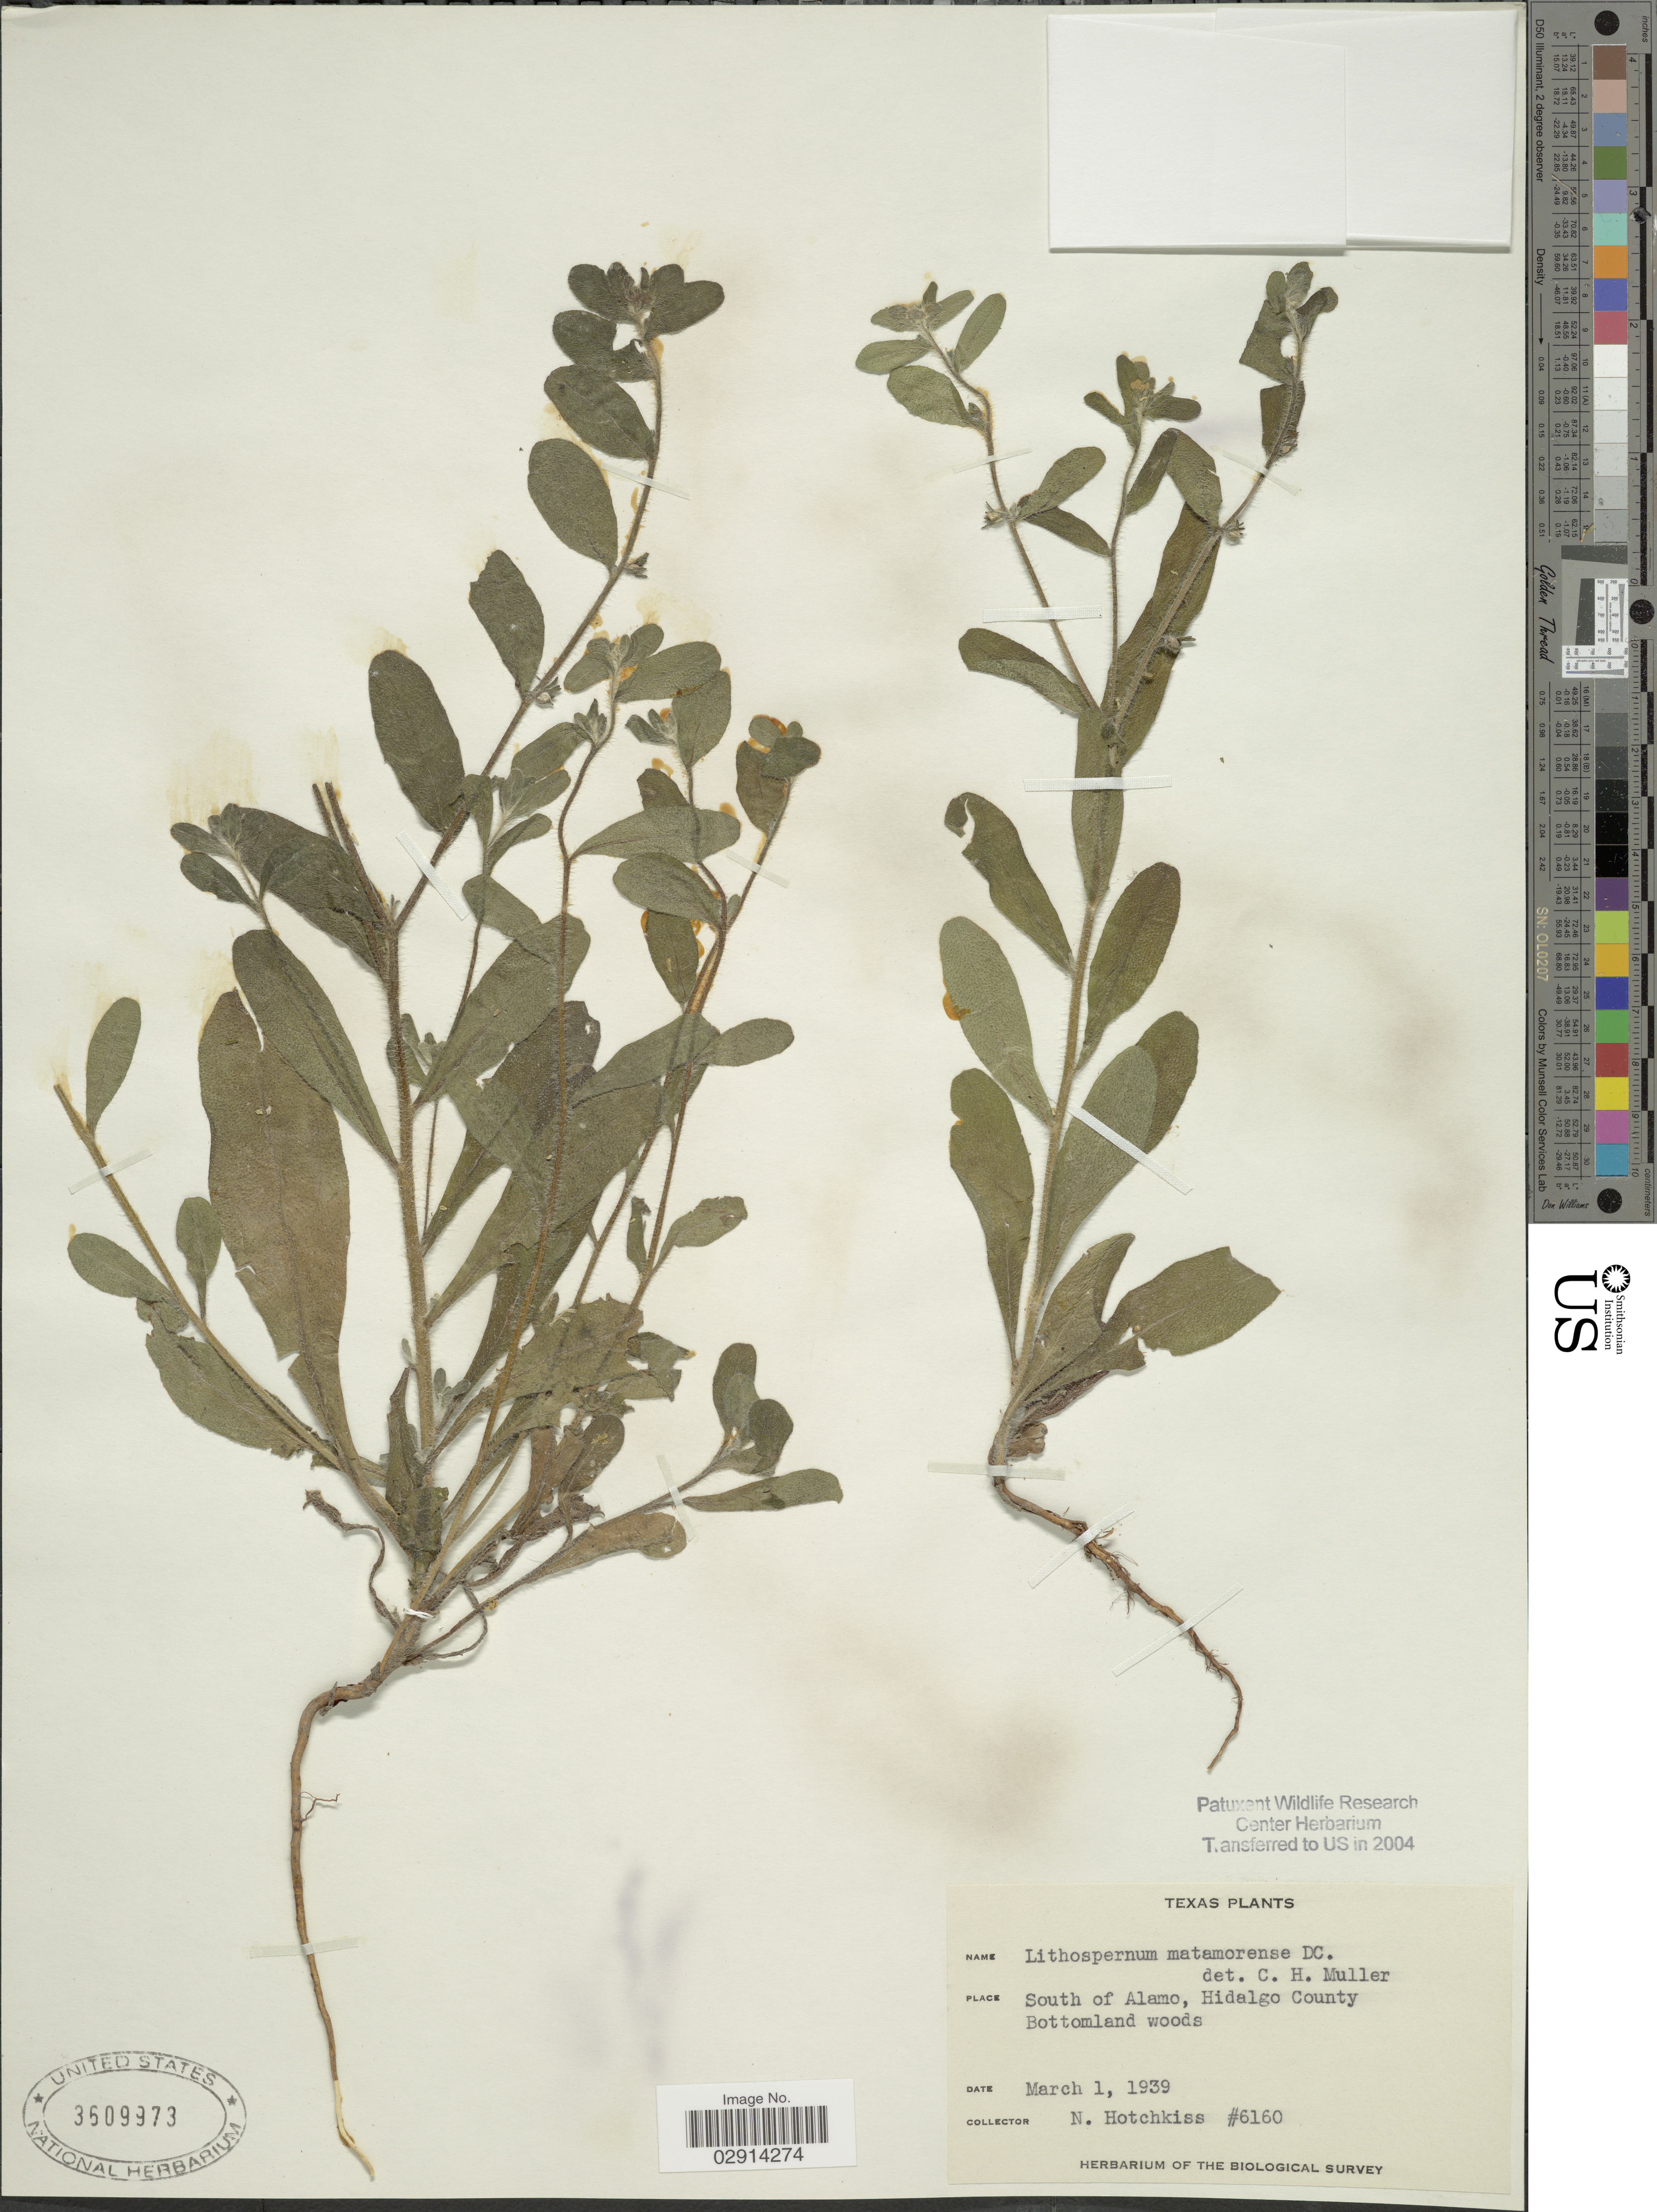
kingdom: Plantae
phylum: Tracheophyta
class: Magnoliopsida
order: Boraginales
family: Boraginaceae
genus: Lithospermum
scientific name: Lithospermum matamorense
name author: A. DC. in DC.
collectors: N. Hotchkiss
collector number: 6160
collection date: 1939-03-01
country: United States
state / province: Texas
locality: South of Alamo, Hidalgo County. Bottomland woods.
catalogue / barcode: US 3609973